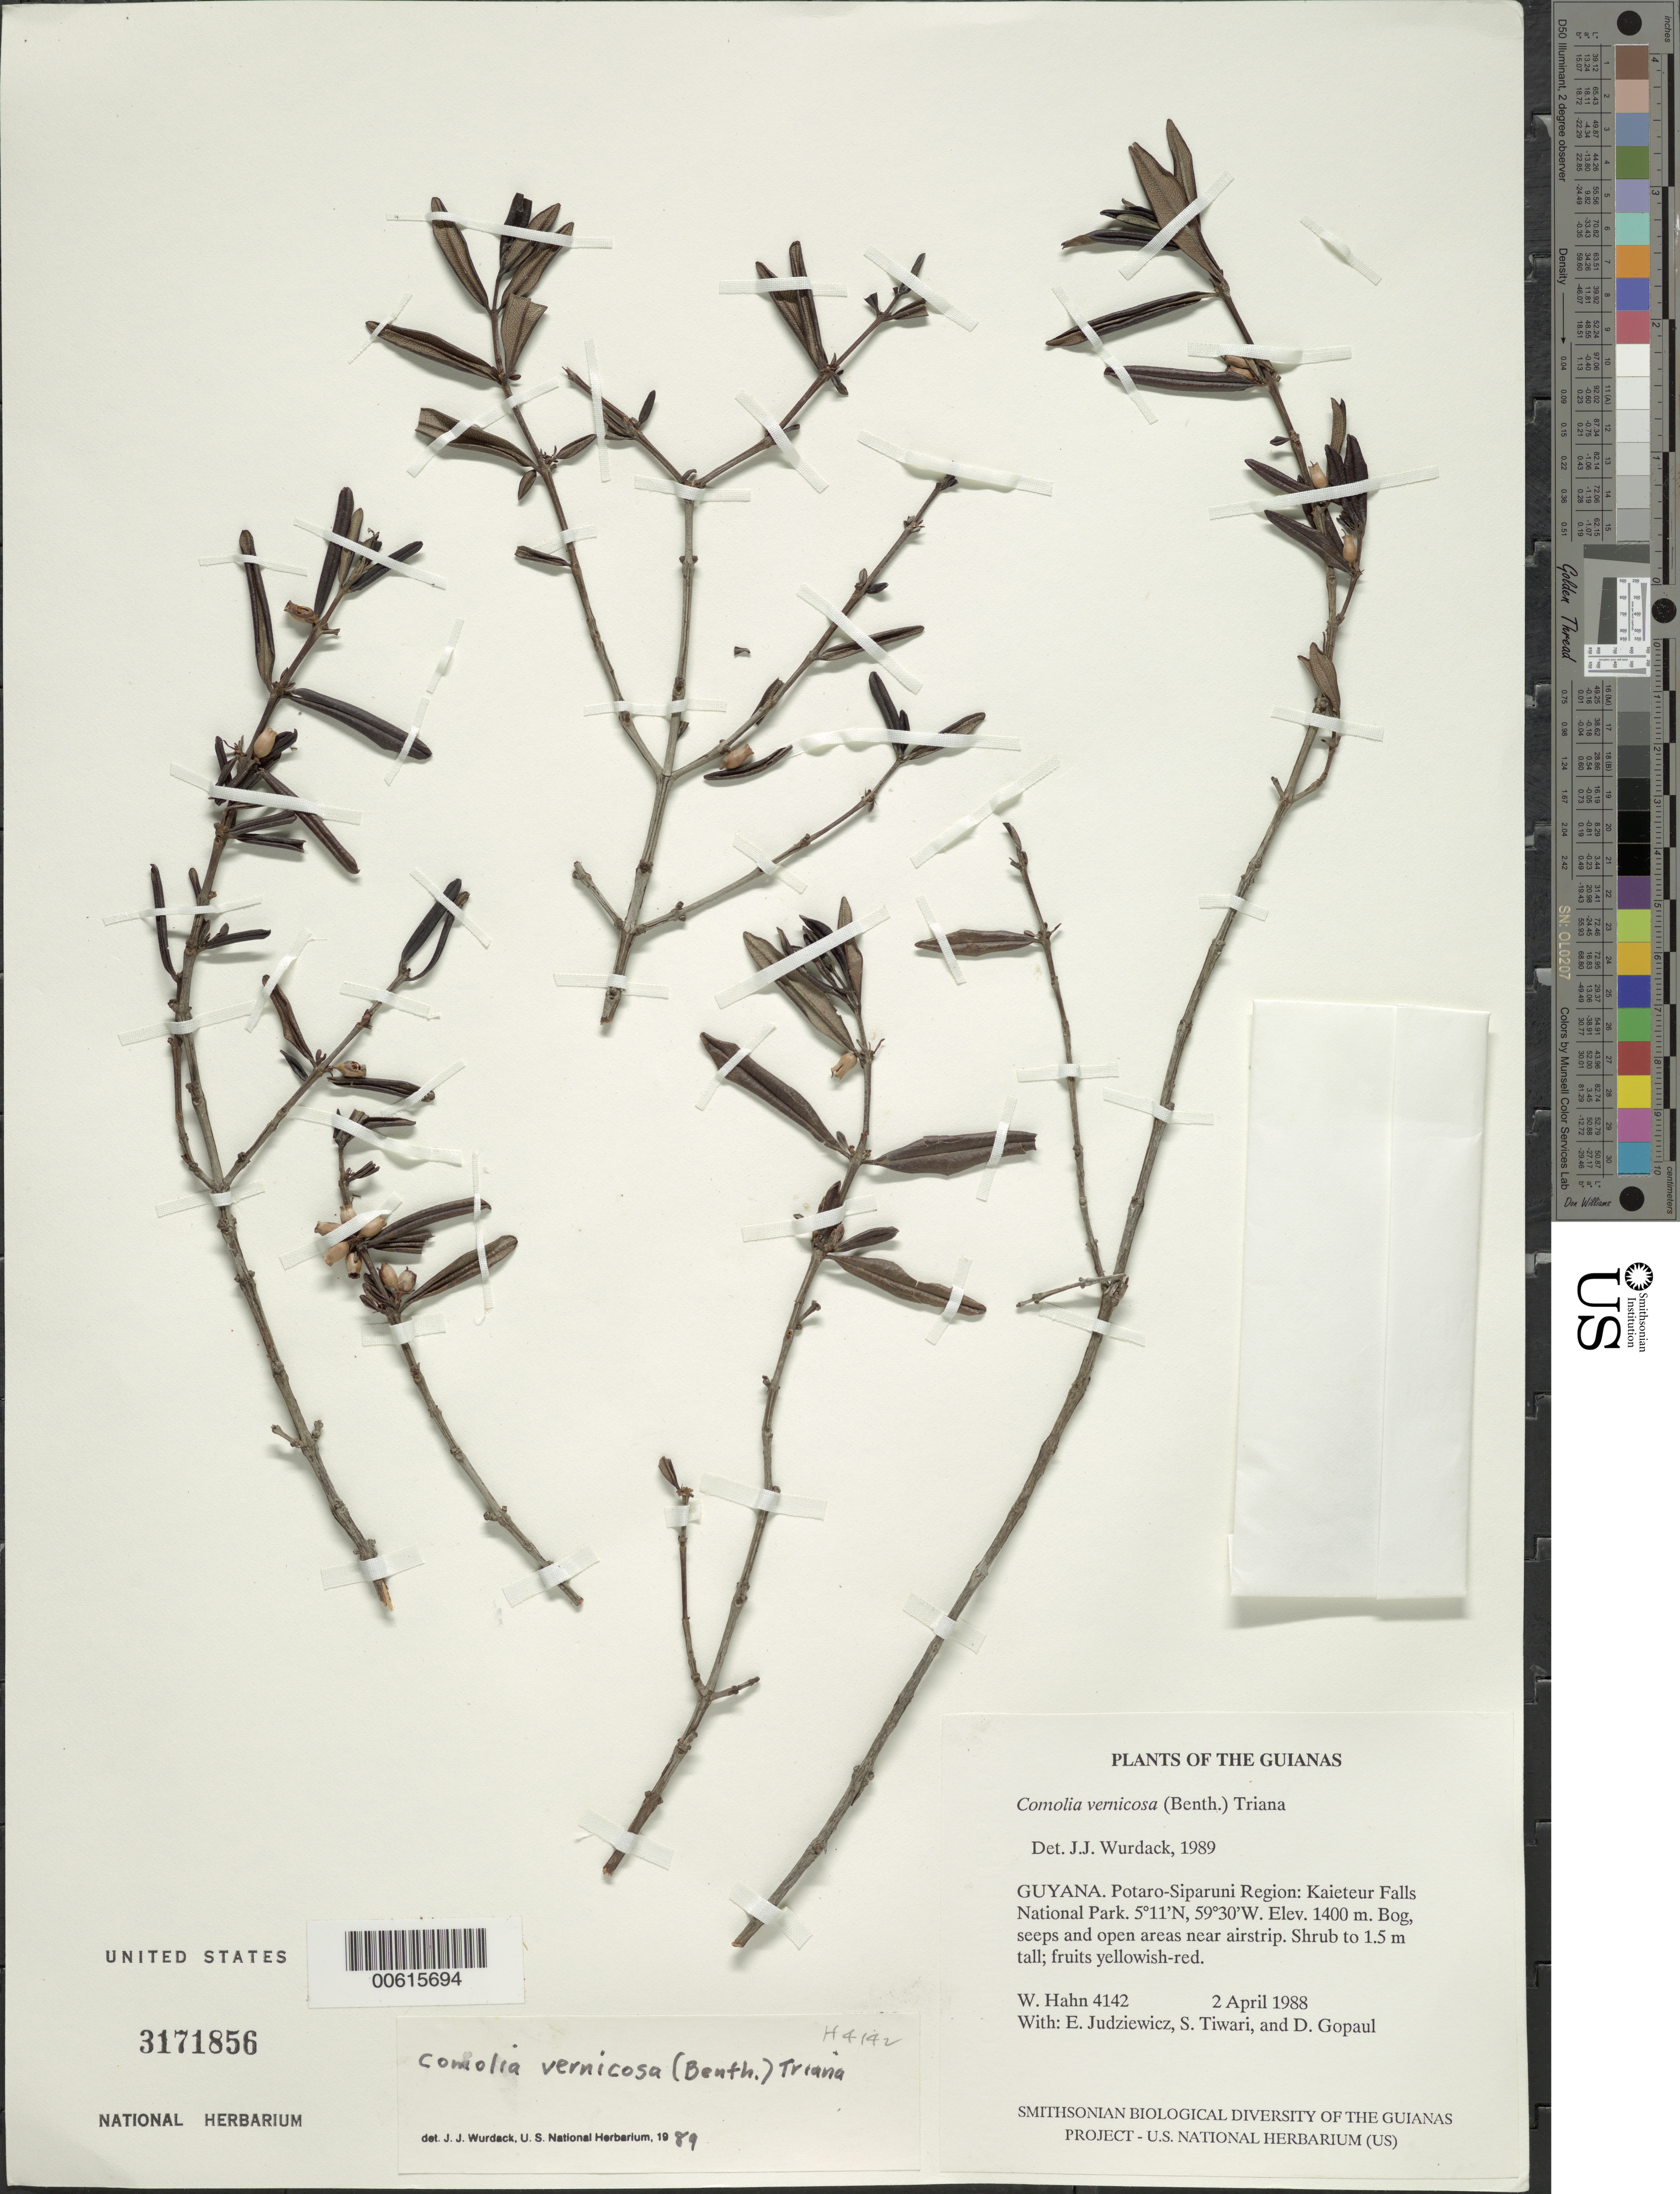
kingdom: Plantae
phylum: Tracheophyta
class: Magnoliopsida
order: Myrtales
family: Melastomataceae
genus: Leiostegia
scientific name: Leiostegia vernicosa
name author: Benth.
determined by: Nunes da Silva, Diego, (RB), Jardim Botanico do Rio de Janeiro - Herbario (BRAZIL)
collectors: W. Hahn, E. J. Judziewicz, S. Tiwari & D. Gopaul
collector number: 4142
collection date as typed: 2 April 1988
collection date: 1988-04-02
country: Guyana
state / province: Potaro-Siparuni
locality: Kaieteur Falls National Park. Near airstrip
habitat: Bog, seeps and open areas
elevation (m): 500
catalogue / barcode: US 3171856